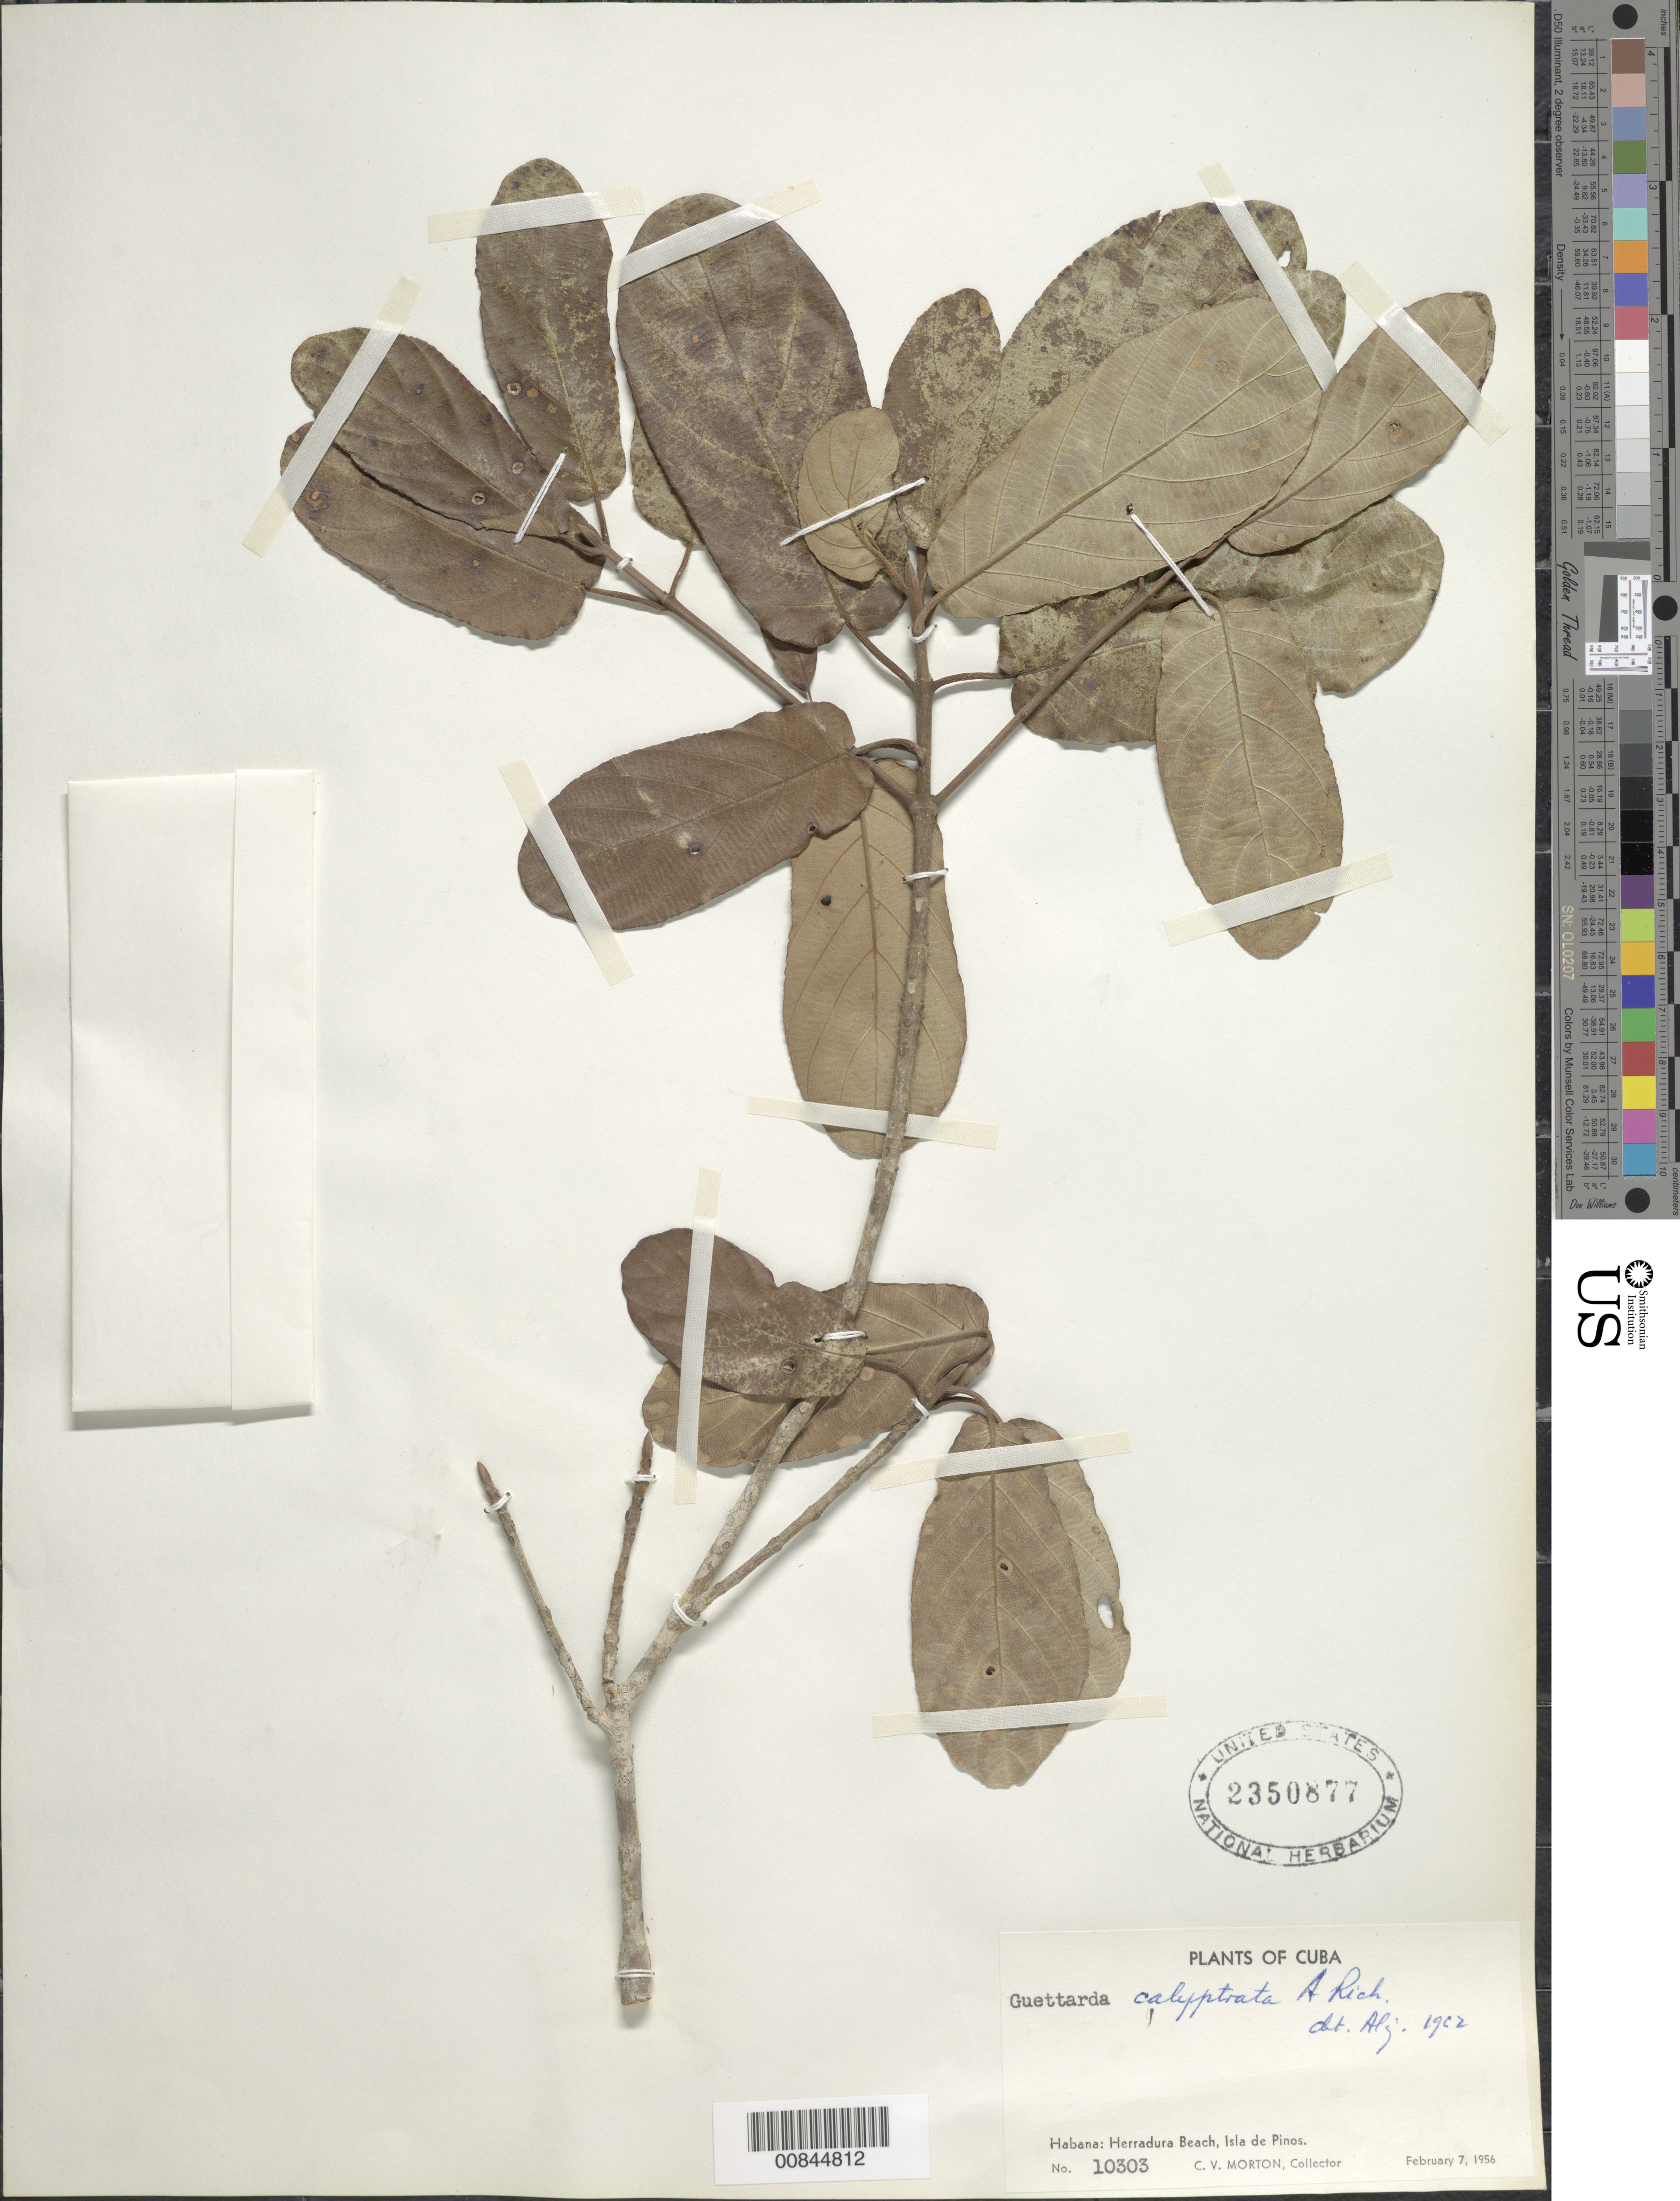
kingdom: Plantae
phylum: Tracheophyta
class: Magnoliopsida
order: Gentianales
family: Rubiaceae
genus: Guettarda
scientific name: Guettarda calyptrata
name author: A. Rich.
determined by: Liogier, Alain H.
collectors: C. V. Morton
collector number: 10303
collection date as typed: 07 Feb 1956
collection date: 1956-02-07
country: Cuba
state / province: Isla de La Juventud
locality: Herradura Beach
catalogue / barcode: US 2350877